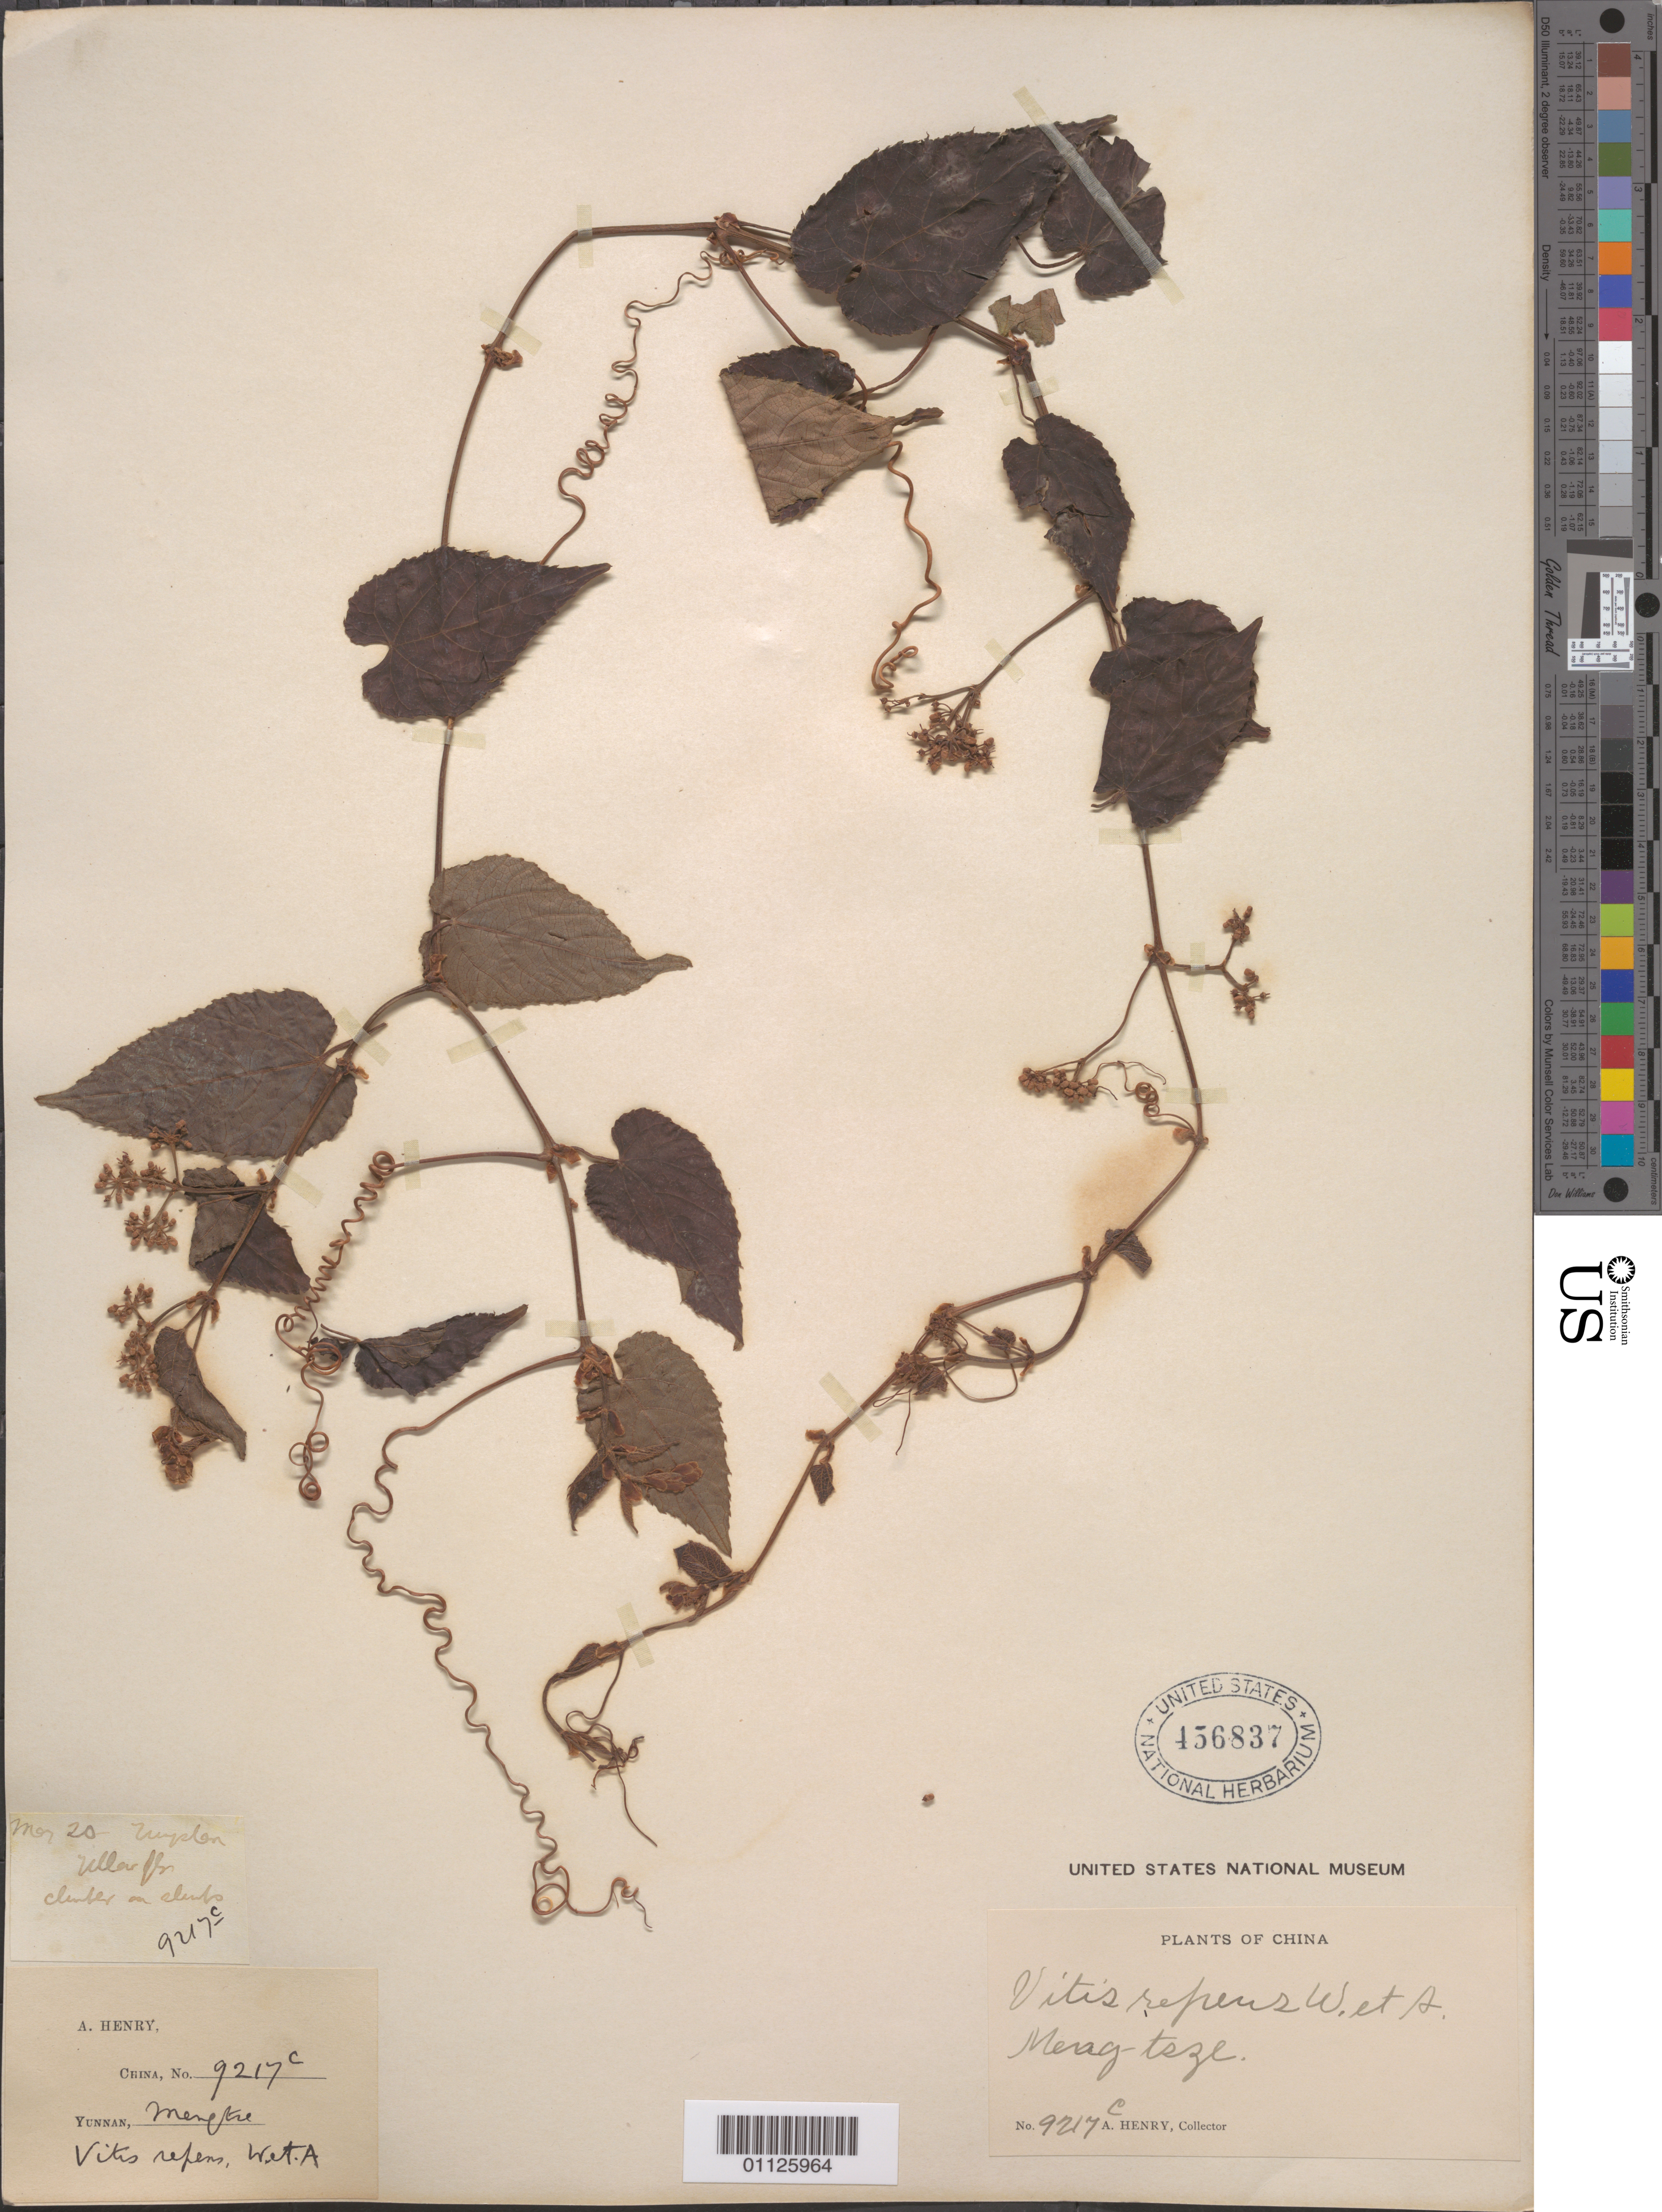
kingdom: Plantae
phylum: Tracheophyta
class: Magnoliopsida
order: Vitales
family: Vitaceae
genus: Cissus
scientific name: Cissus repens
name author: Lam.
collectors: A. Henry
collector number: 9217 C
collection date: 1880/1920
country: China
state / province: Yunnan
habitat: Climber.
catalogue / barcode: US 456837